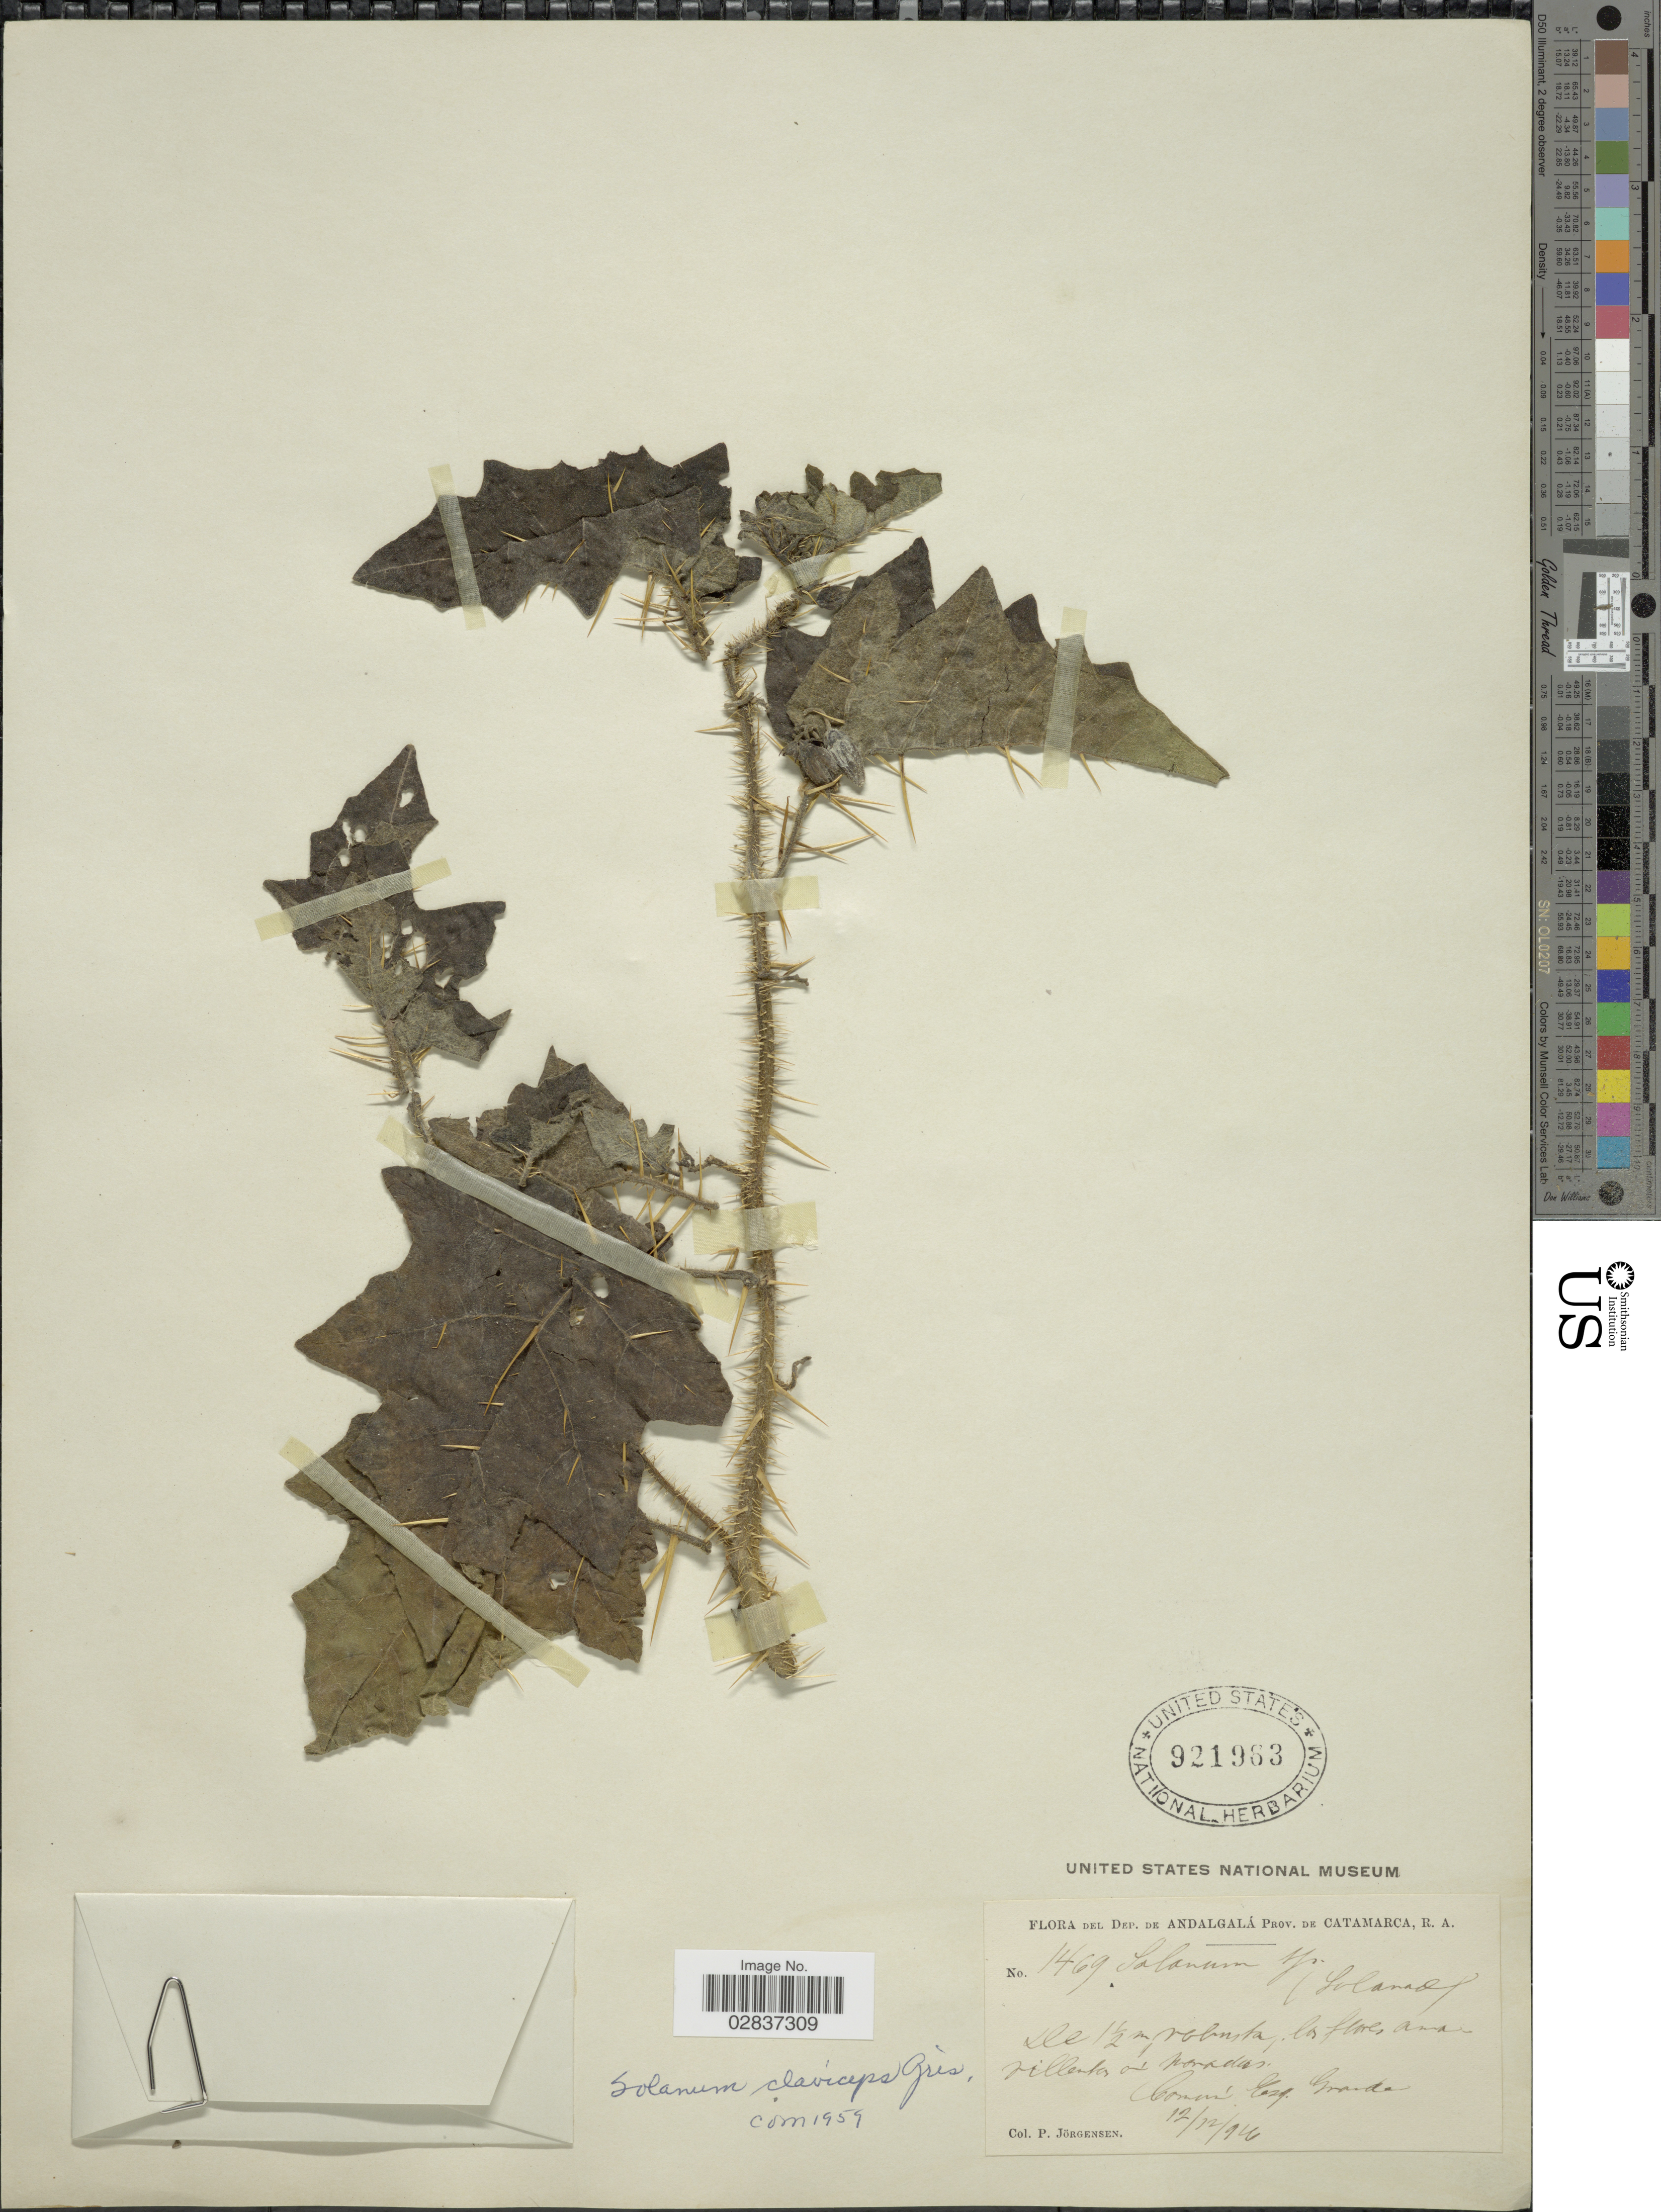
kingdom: Plantae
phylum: Tracheophyta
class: Magnoliopsida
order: Solanales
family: Solanaceae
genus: Solanum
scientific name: Solanum claviceps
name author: Griseb.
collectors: P. Jörgensen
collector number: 1469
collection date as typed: Transcribed d/m/y: 12/12/94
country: Argentina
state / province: Catamarca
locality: Dep. de Andalgalá, Prov. de Catamarca. Comun Esq. Grande.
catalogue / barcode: US 921963